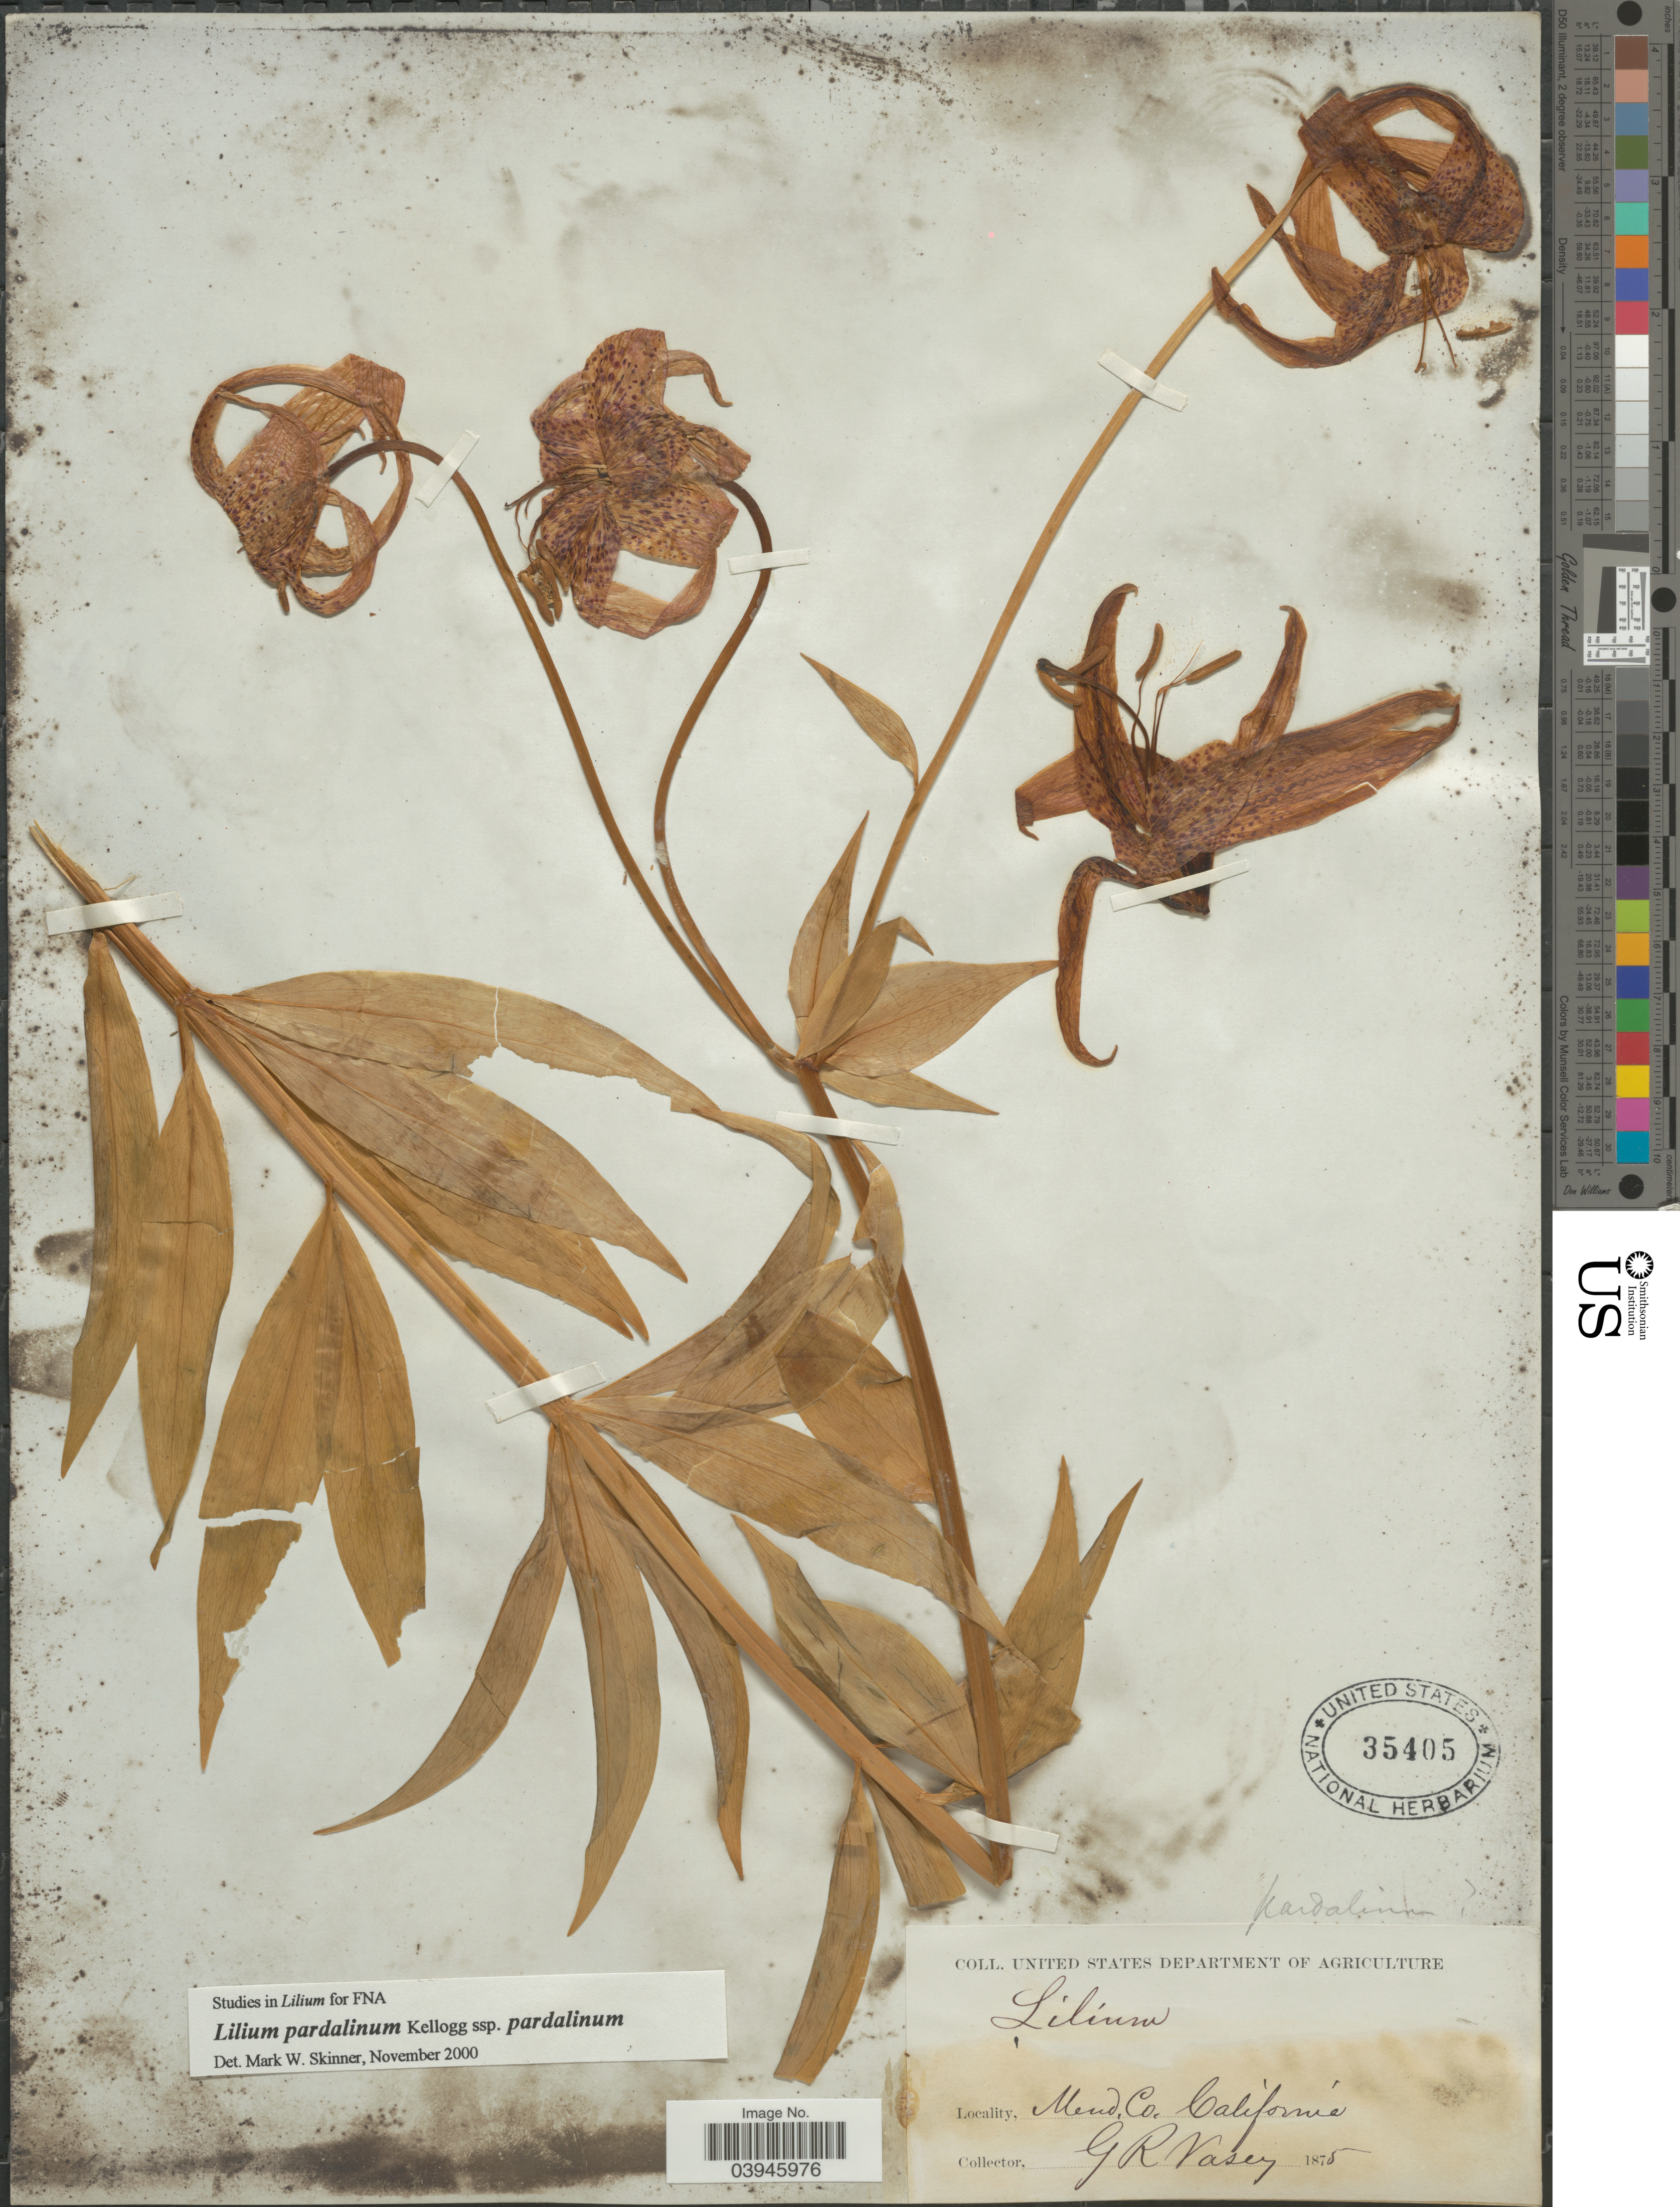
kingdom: Plantae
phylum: Tracheophyta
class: Liliopsida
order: Liliales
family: Liliaceae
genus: Lilium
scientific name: Lilium pardalinum subsp. pardalinum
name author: Kellogg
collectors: G. R. Vasey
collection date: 1875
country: United States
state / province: California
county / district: Mendocino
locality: Mend. Co.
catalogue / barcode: US 35405